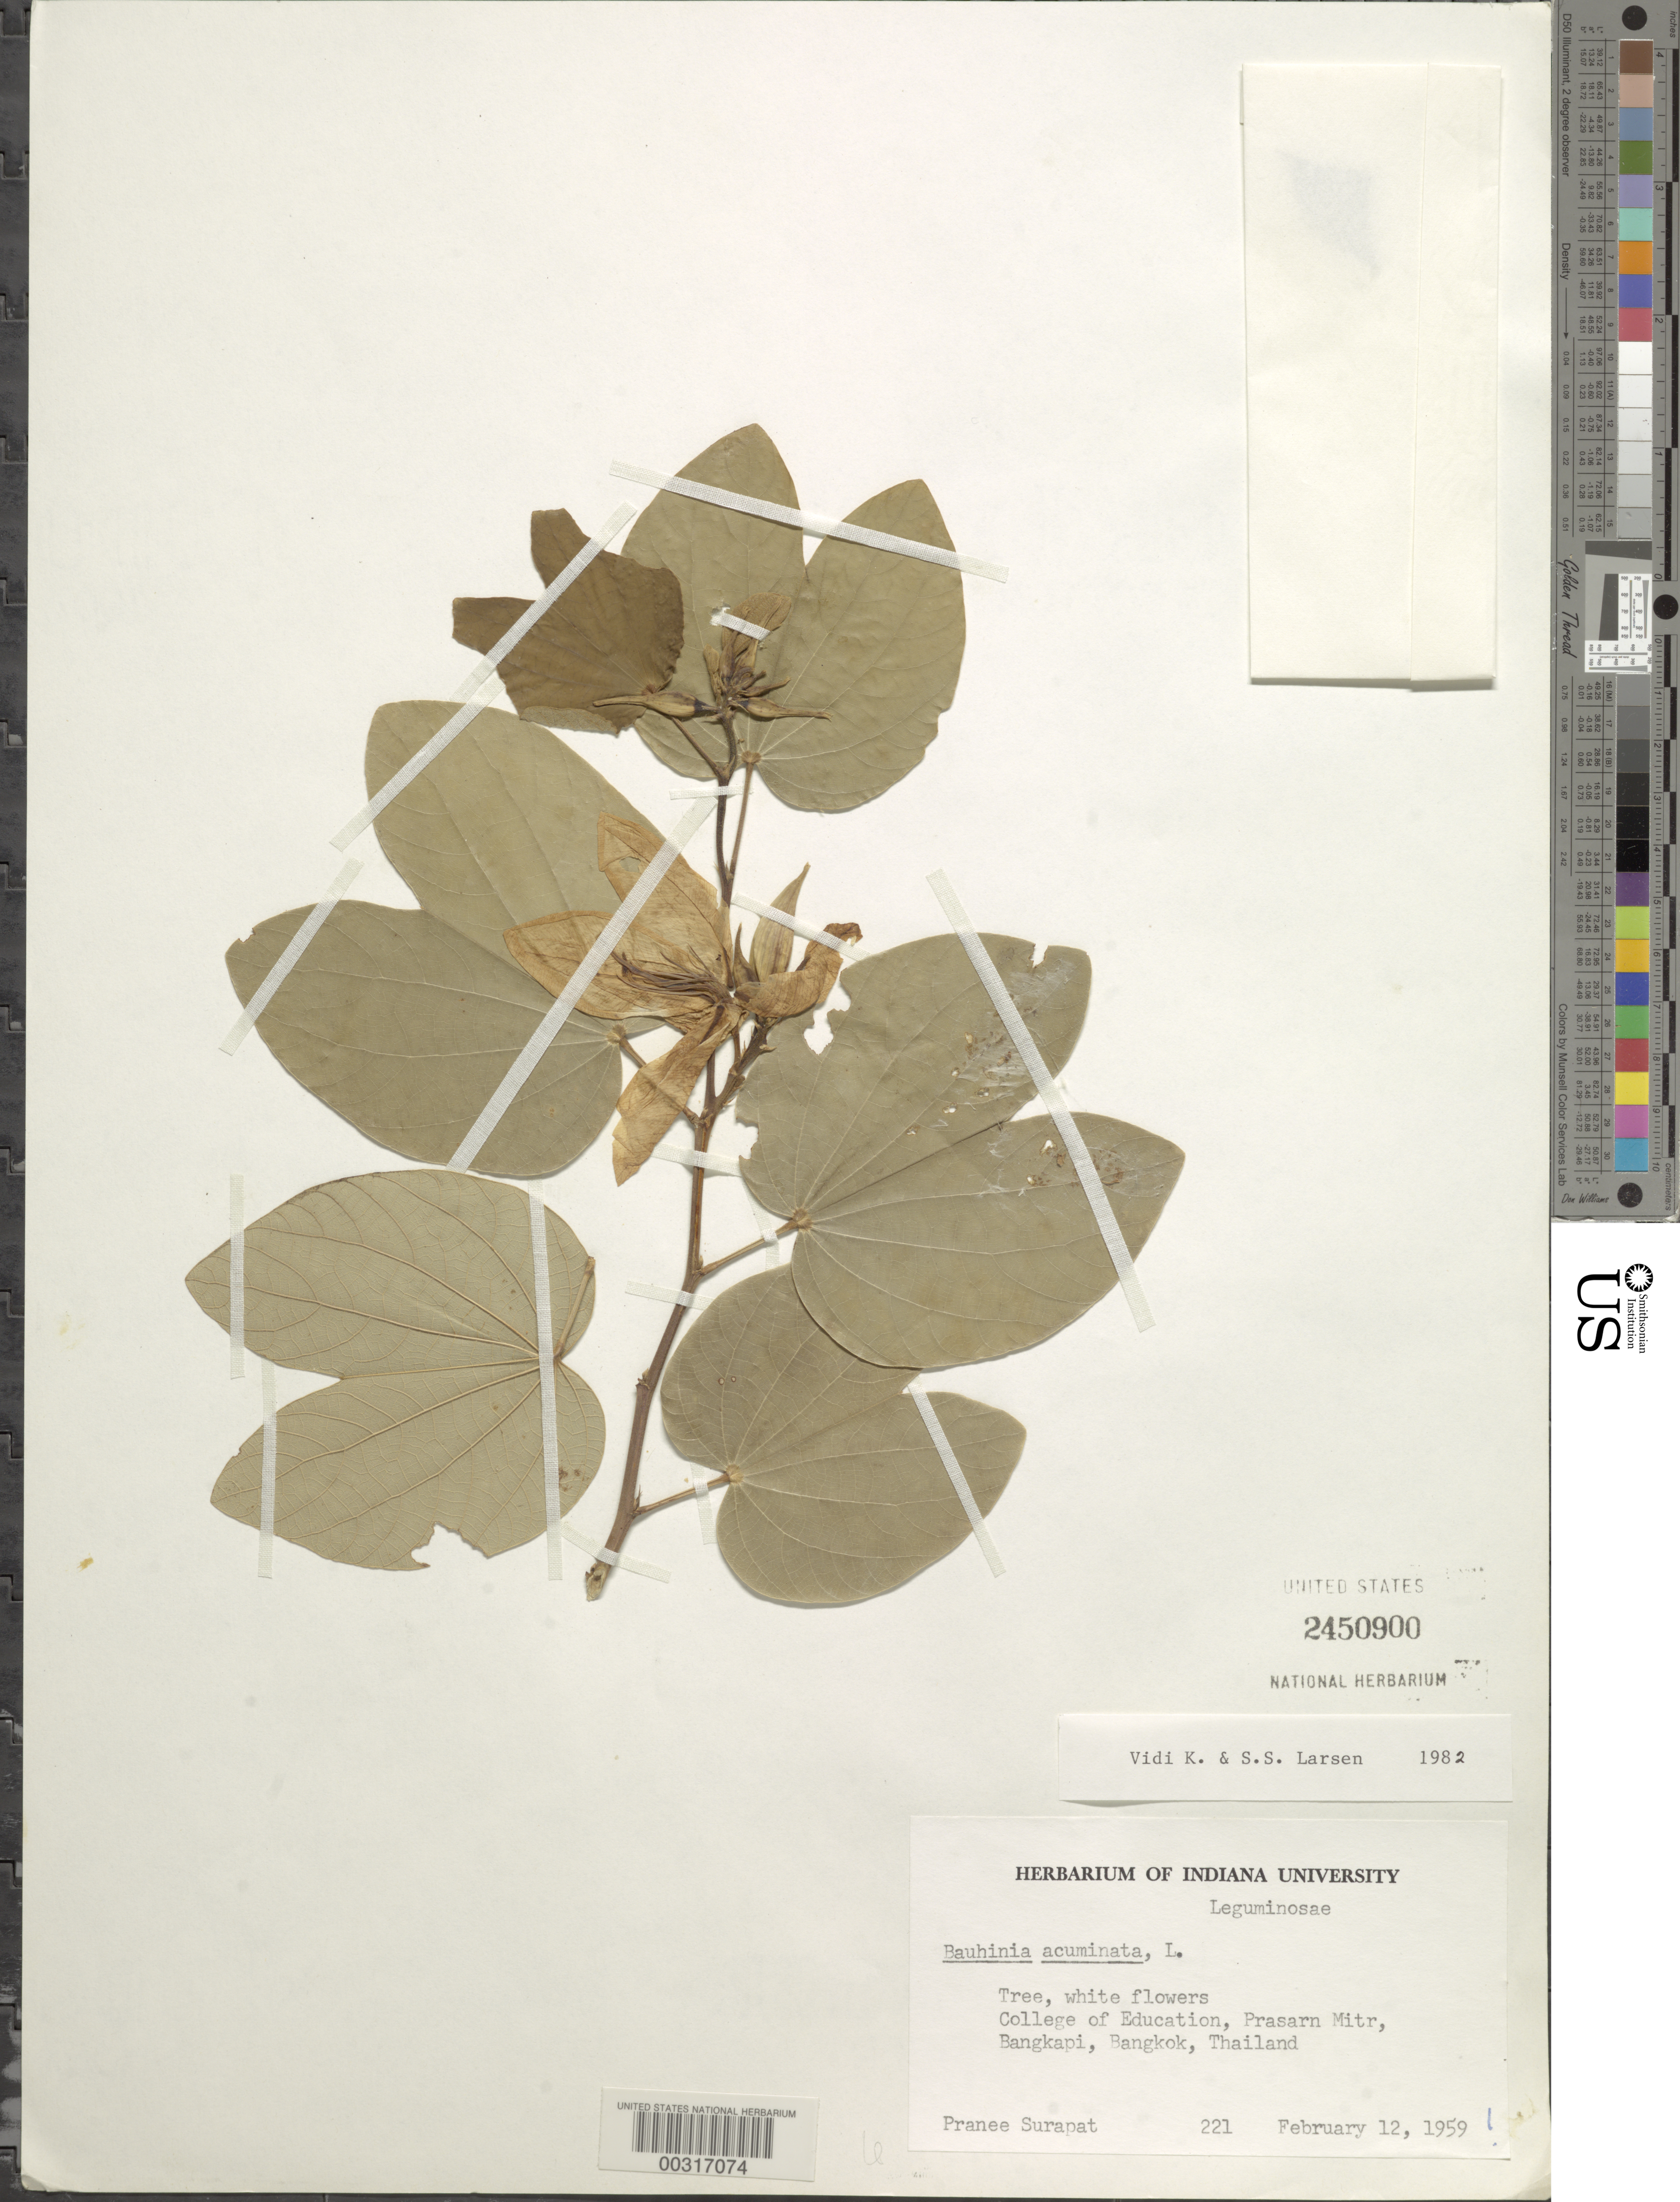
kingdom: Plantae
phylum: Tracheophyta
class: Magnoliopsida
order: Fabales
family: Fabaceae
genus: Bauhinia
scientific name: Bauhinia acuminata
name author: L.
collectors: P. Surapat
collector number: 221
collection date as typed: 12 Feb 1959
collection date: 1959-02-12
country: Thailand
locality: College of education, prasarn mitr, bangkapi, bangkok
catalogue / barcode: US 2450900